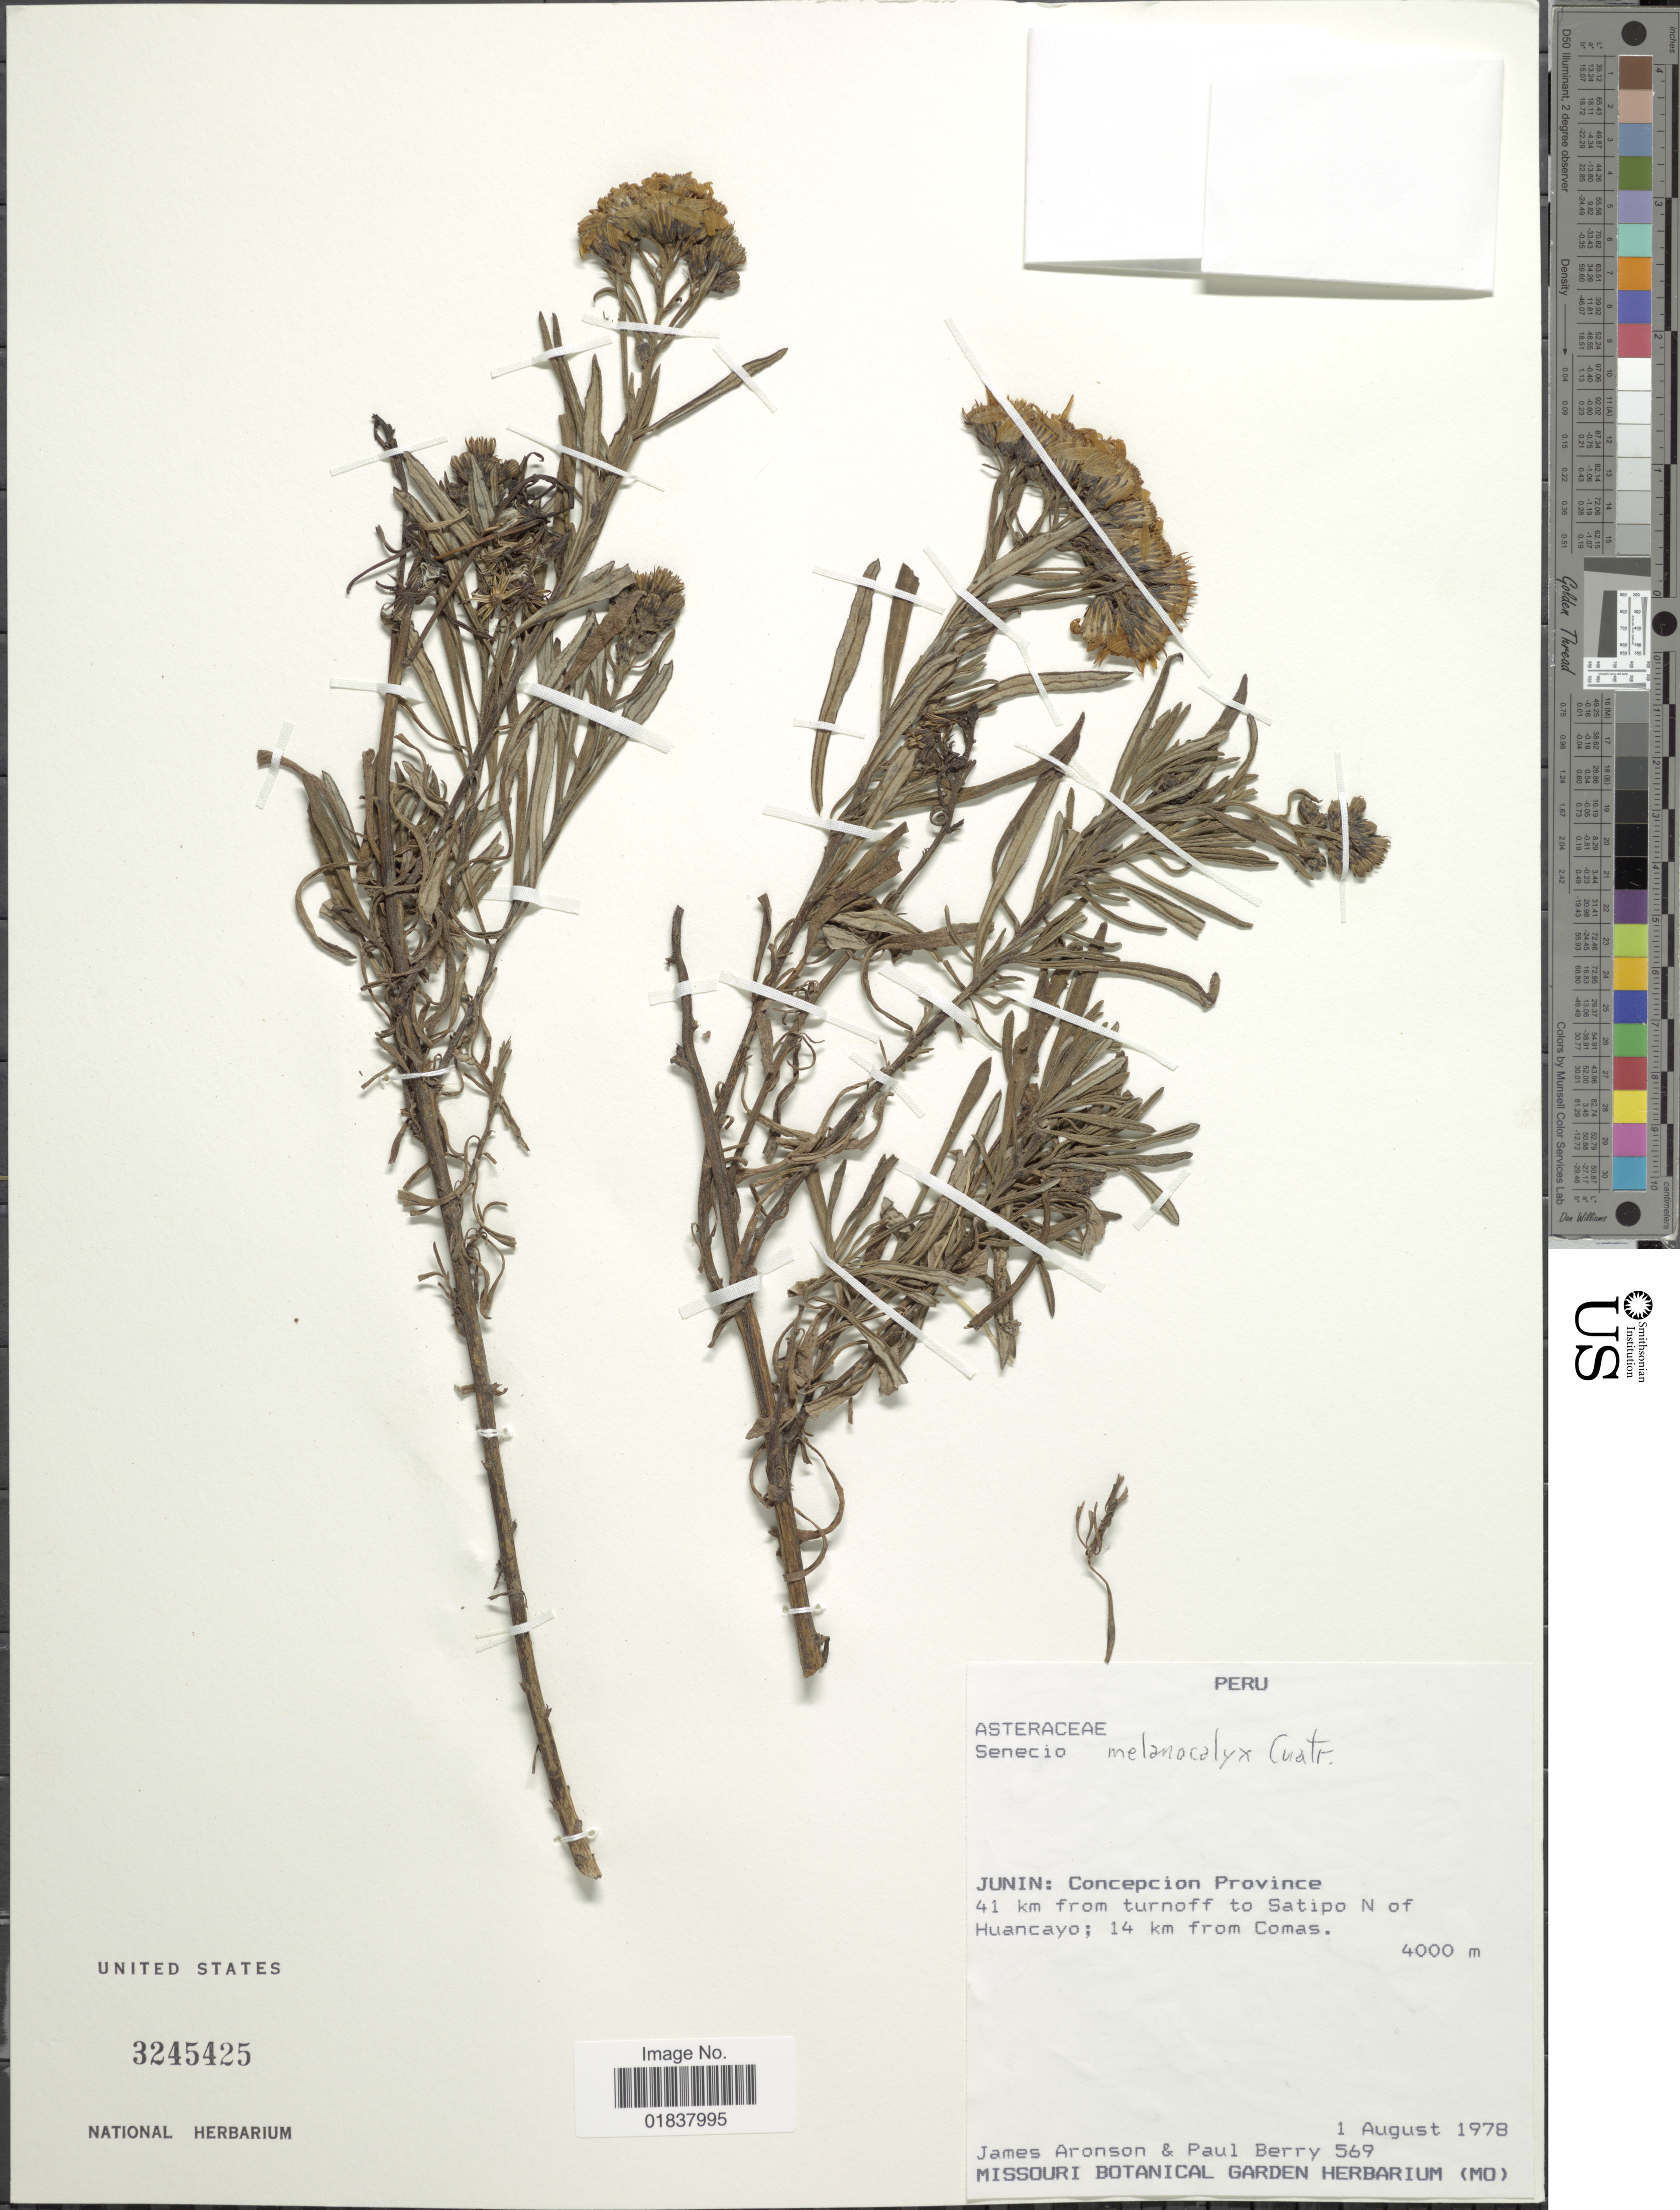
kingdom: Plantae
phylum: Tracheophyta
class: Magnoliopsida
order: Asterales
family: Asteraceae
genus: Senecio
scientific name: Senecio melanocalyx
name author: Cuatrec.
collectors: J. Aronson & P. T. Berry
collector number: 569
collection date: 1978-08-01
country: Peru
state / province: Junín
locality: Concepcion Province, 41 km from turnoff to Satipo N of Huancayo, 14 km from Comas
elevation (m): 4000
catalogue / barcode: US 3245425